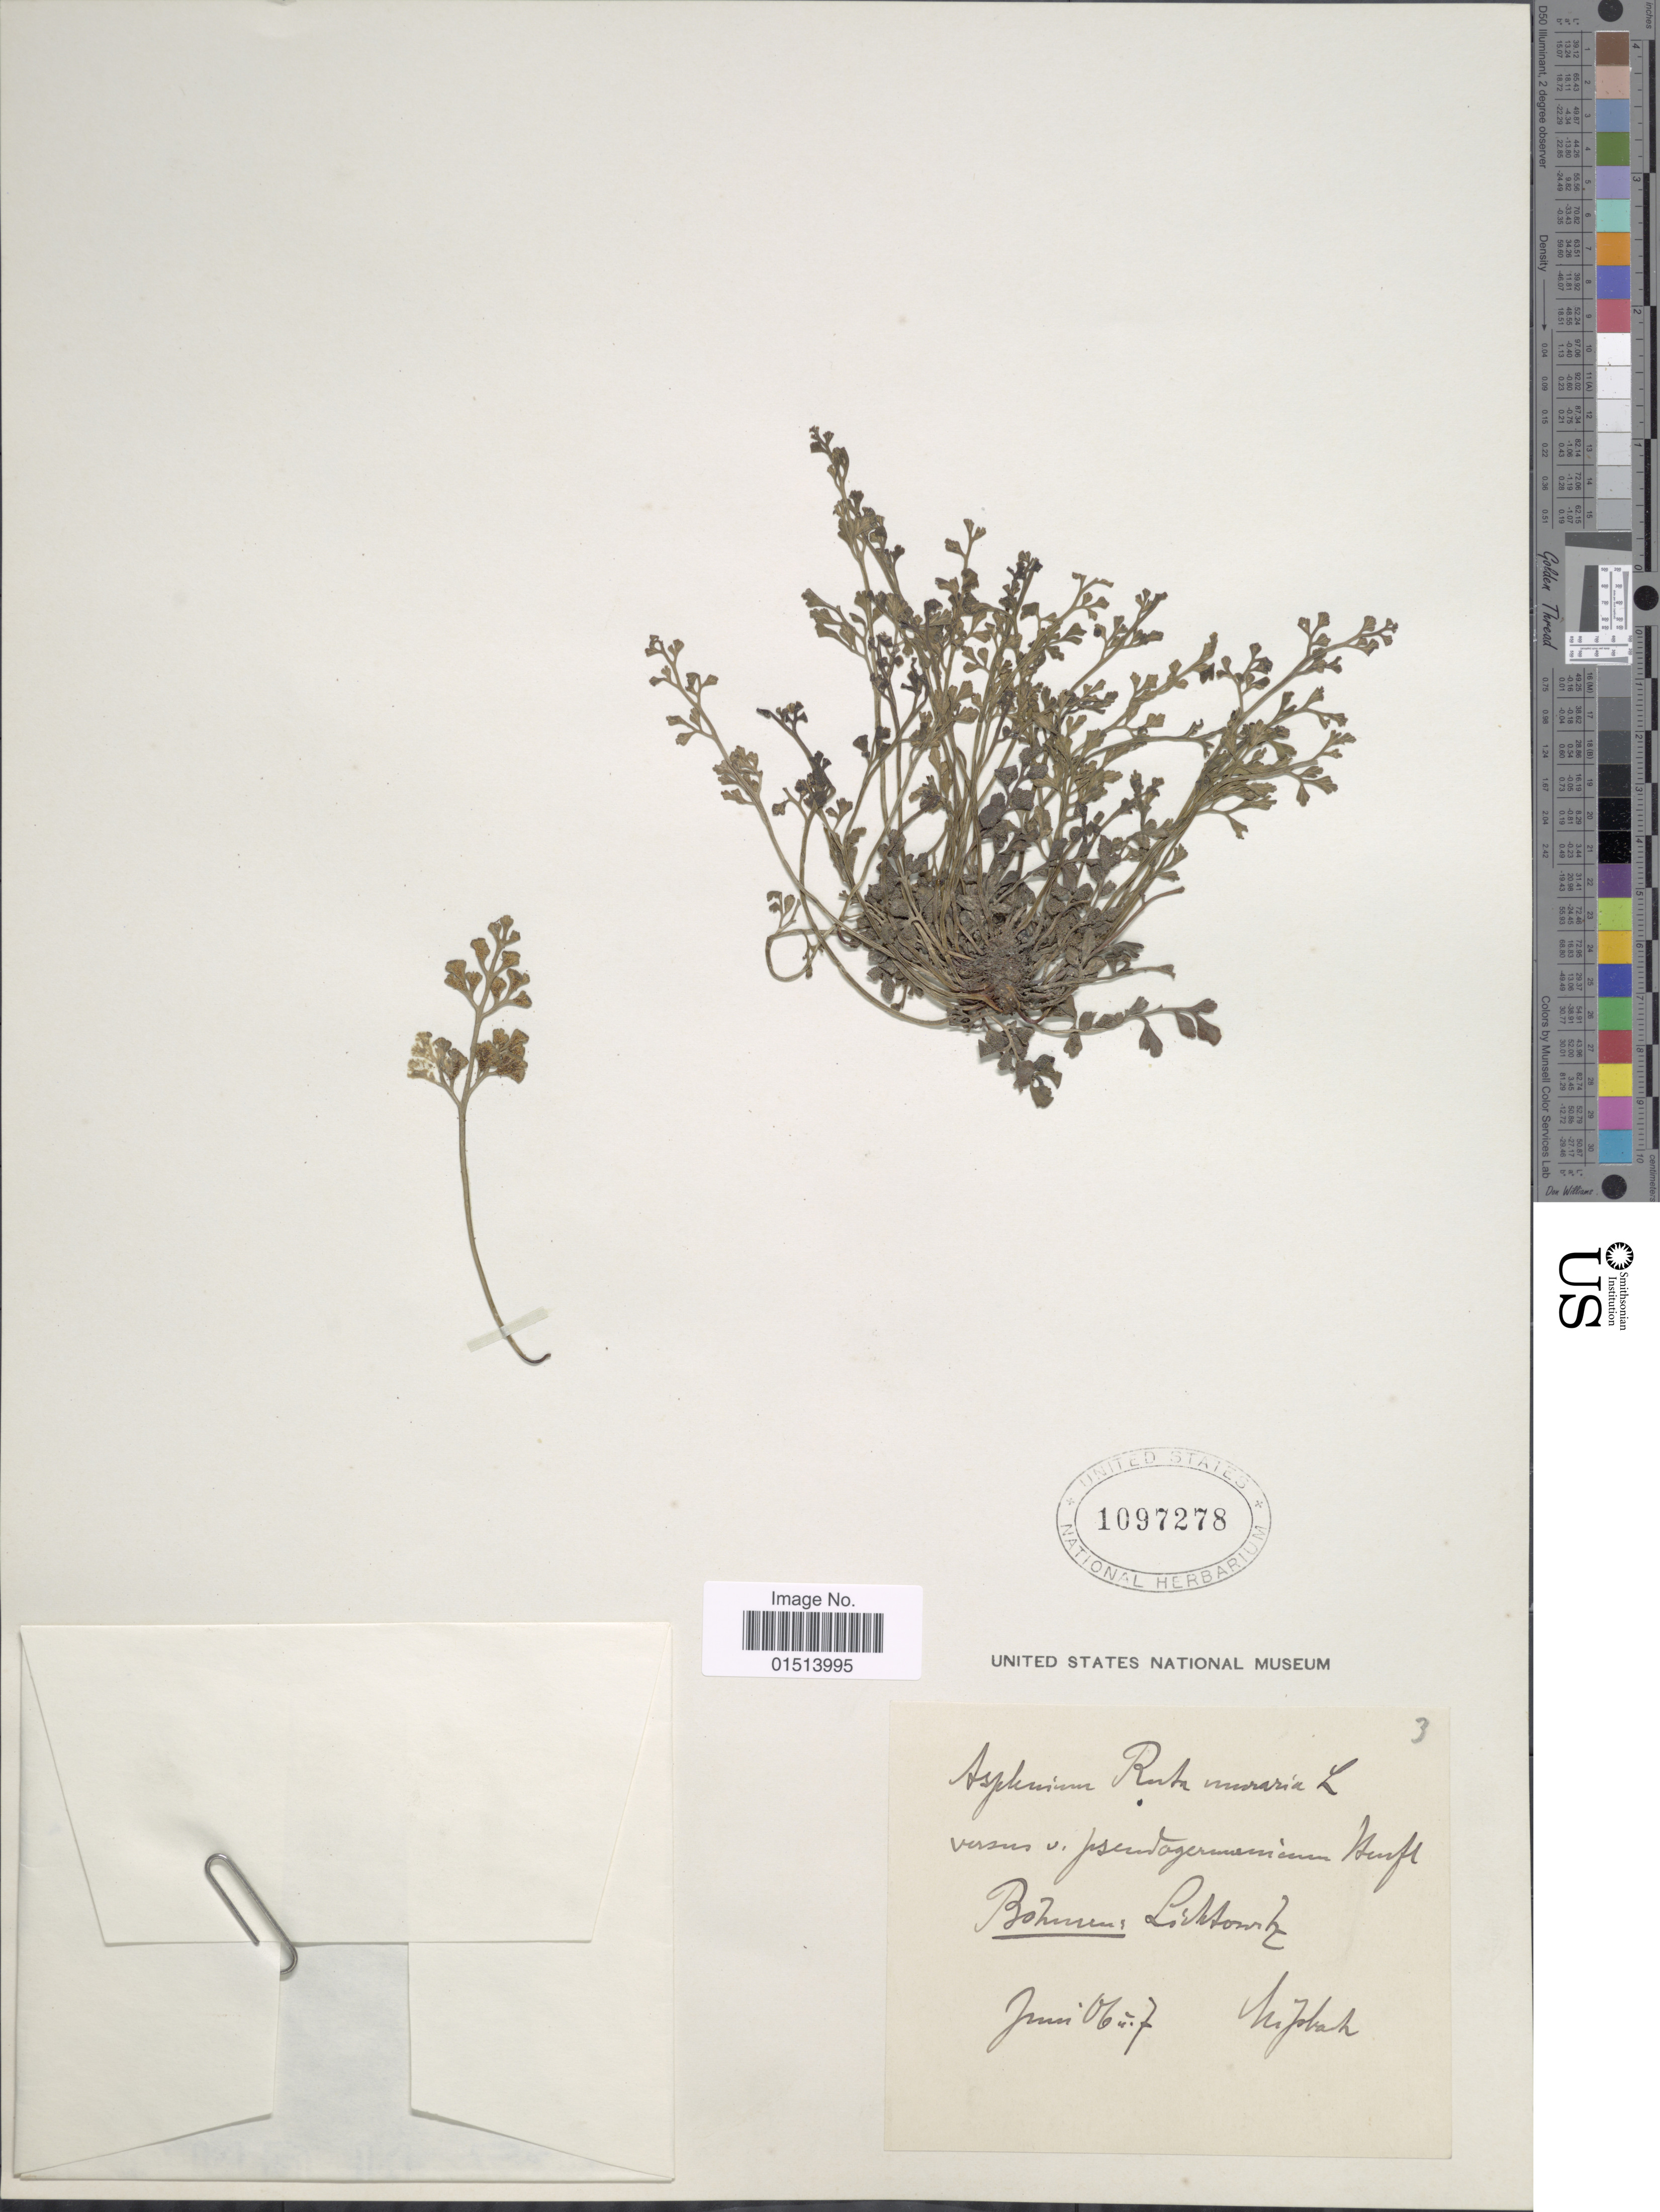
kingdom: Plantae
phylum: Tracheophyta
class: Polypodiopsida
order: Polypodiales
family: Aspleniaceae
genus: Asplenium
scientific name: Asplenium ruta-muraria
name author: L.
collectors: H. Jobah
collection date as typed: Transcribed d/m/y: 6/6/7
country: Czechia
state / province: South Moravian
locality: Bohuren: Liktowih [interpreted]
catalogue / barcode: US 1097278